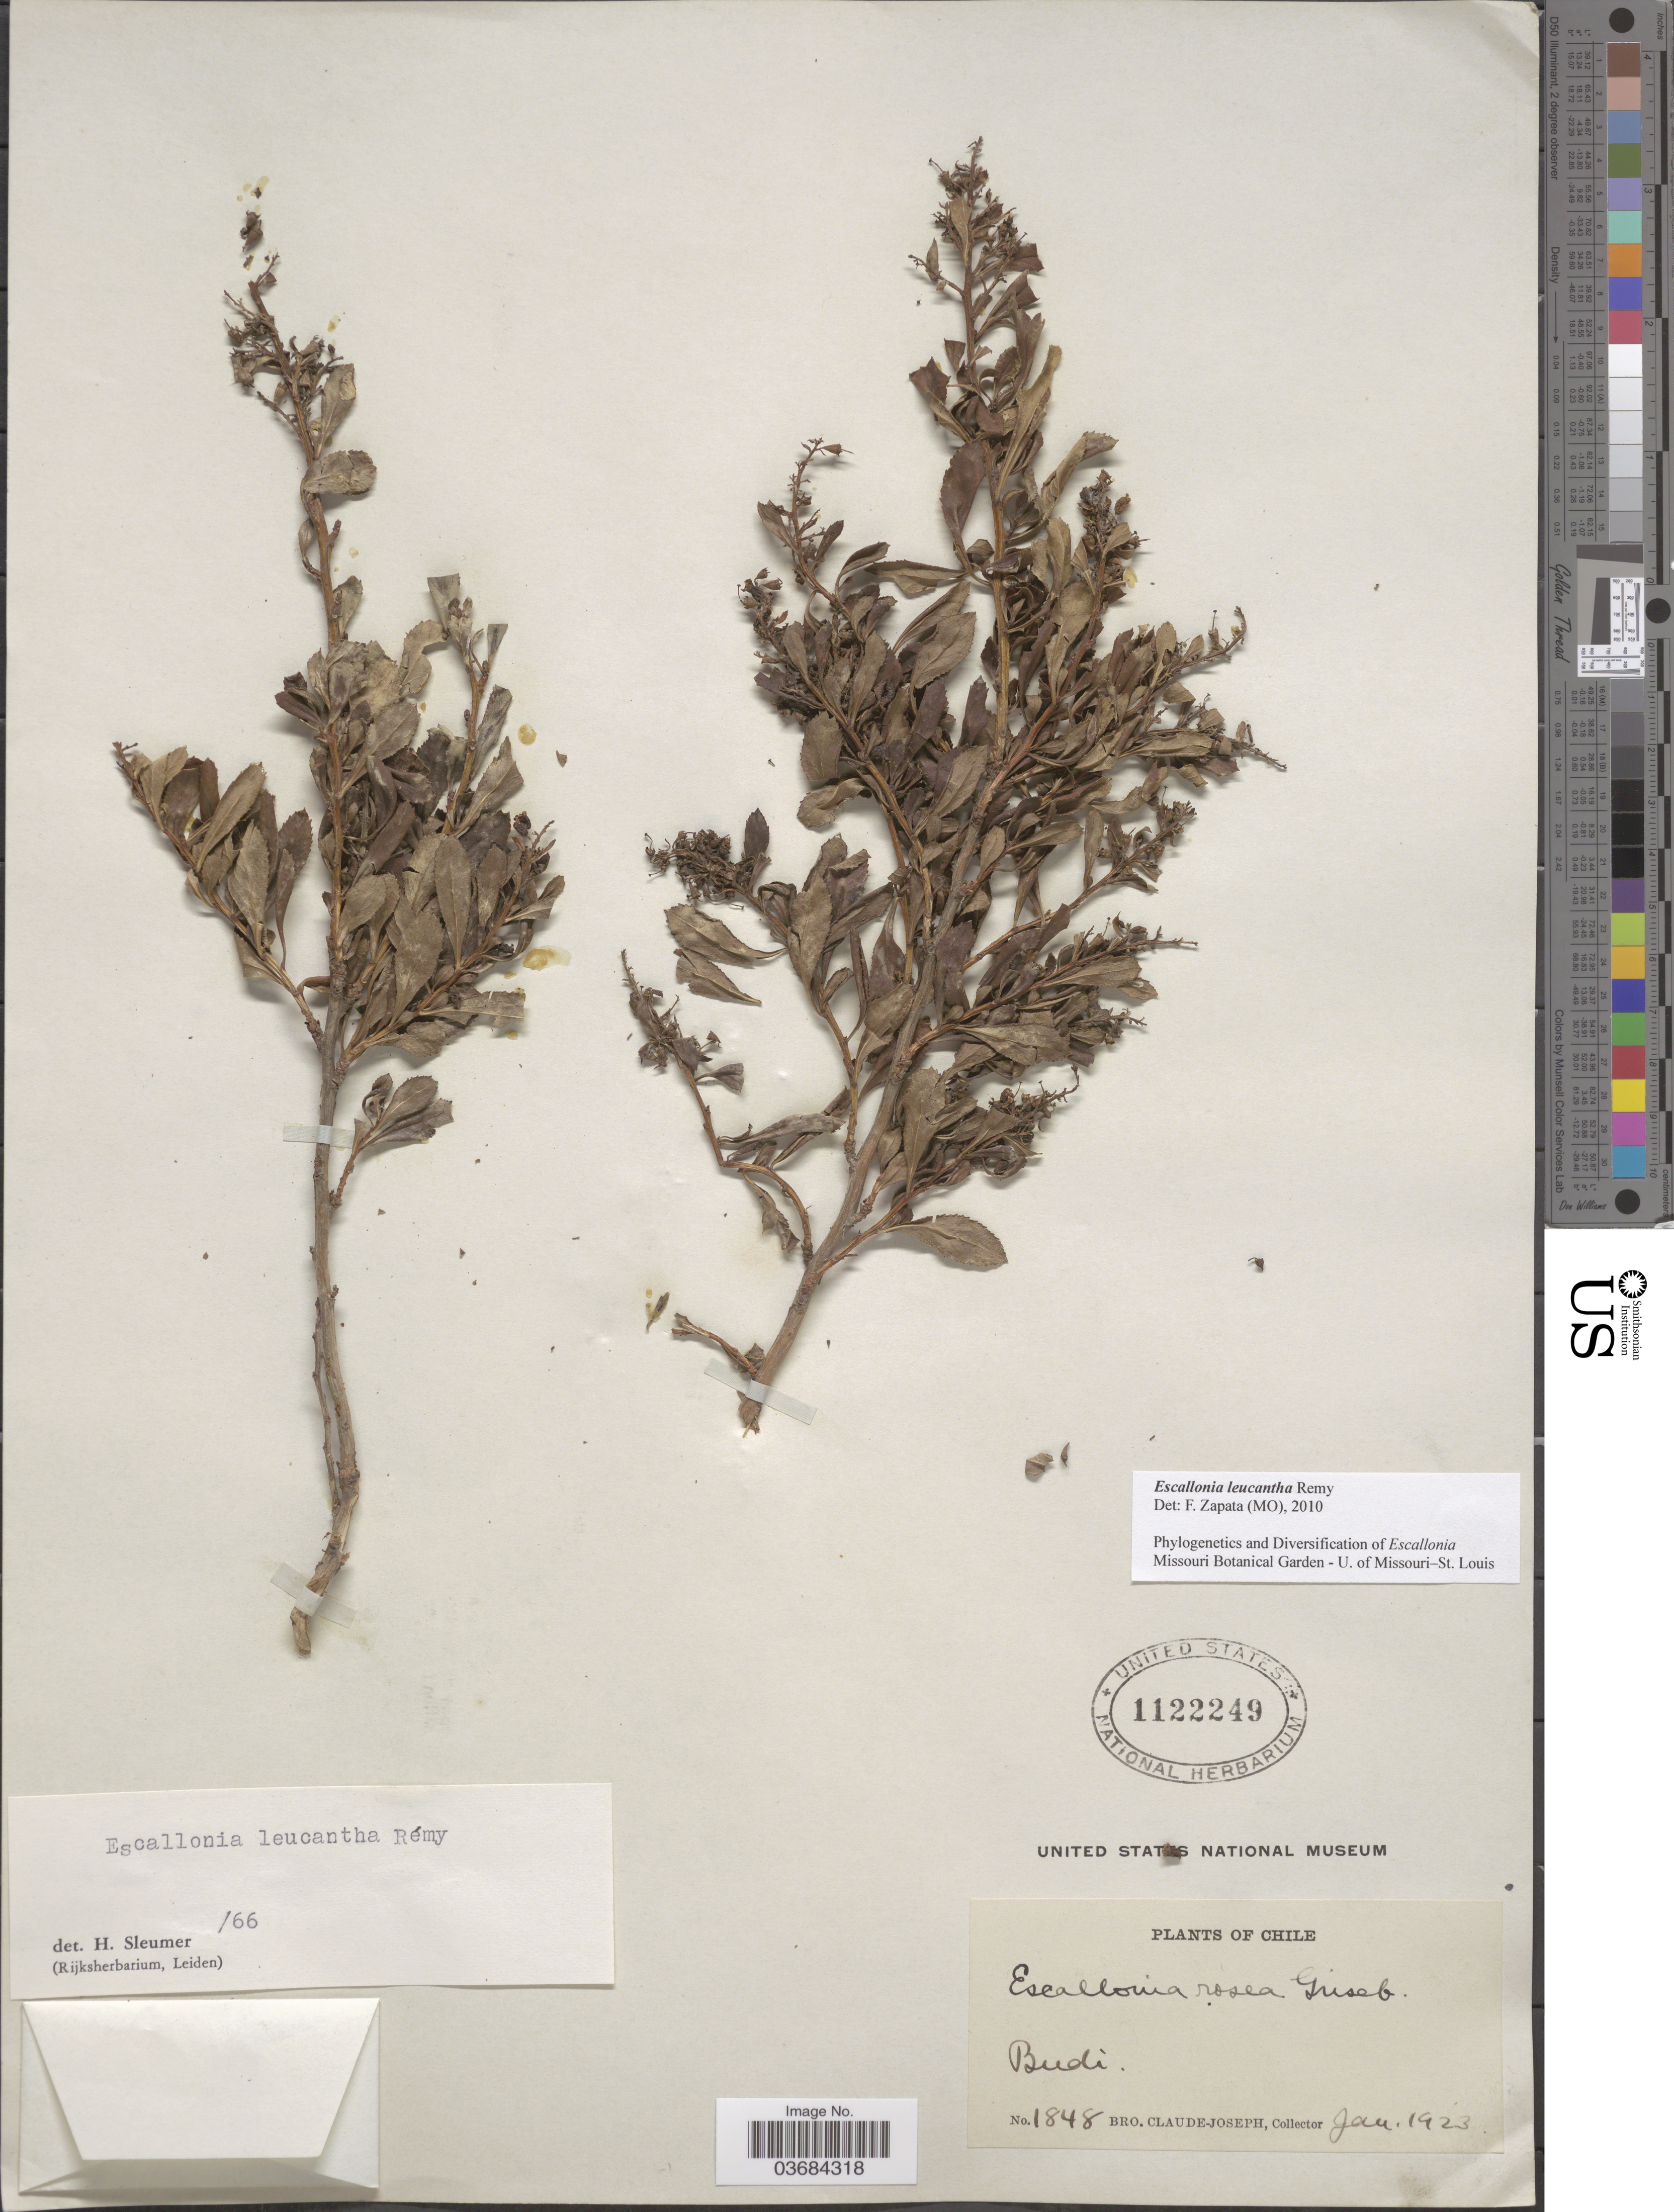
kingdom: Plantae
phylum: Tracheophyta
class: Magnoliopsida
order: Escalloniales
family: Escalloniaceae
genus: Escallonia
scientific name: Escallonia leucantha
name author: Remy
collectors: Bro. Claude-Joseph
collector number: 1848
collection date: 1923-01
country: Chile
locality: Budi.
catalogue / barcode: US 1122249